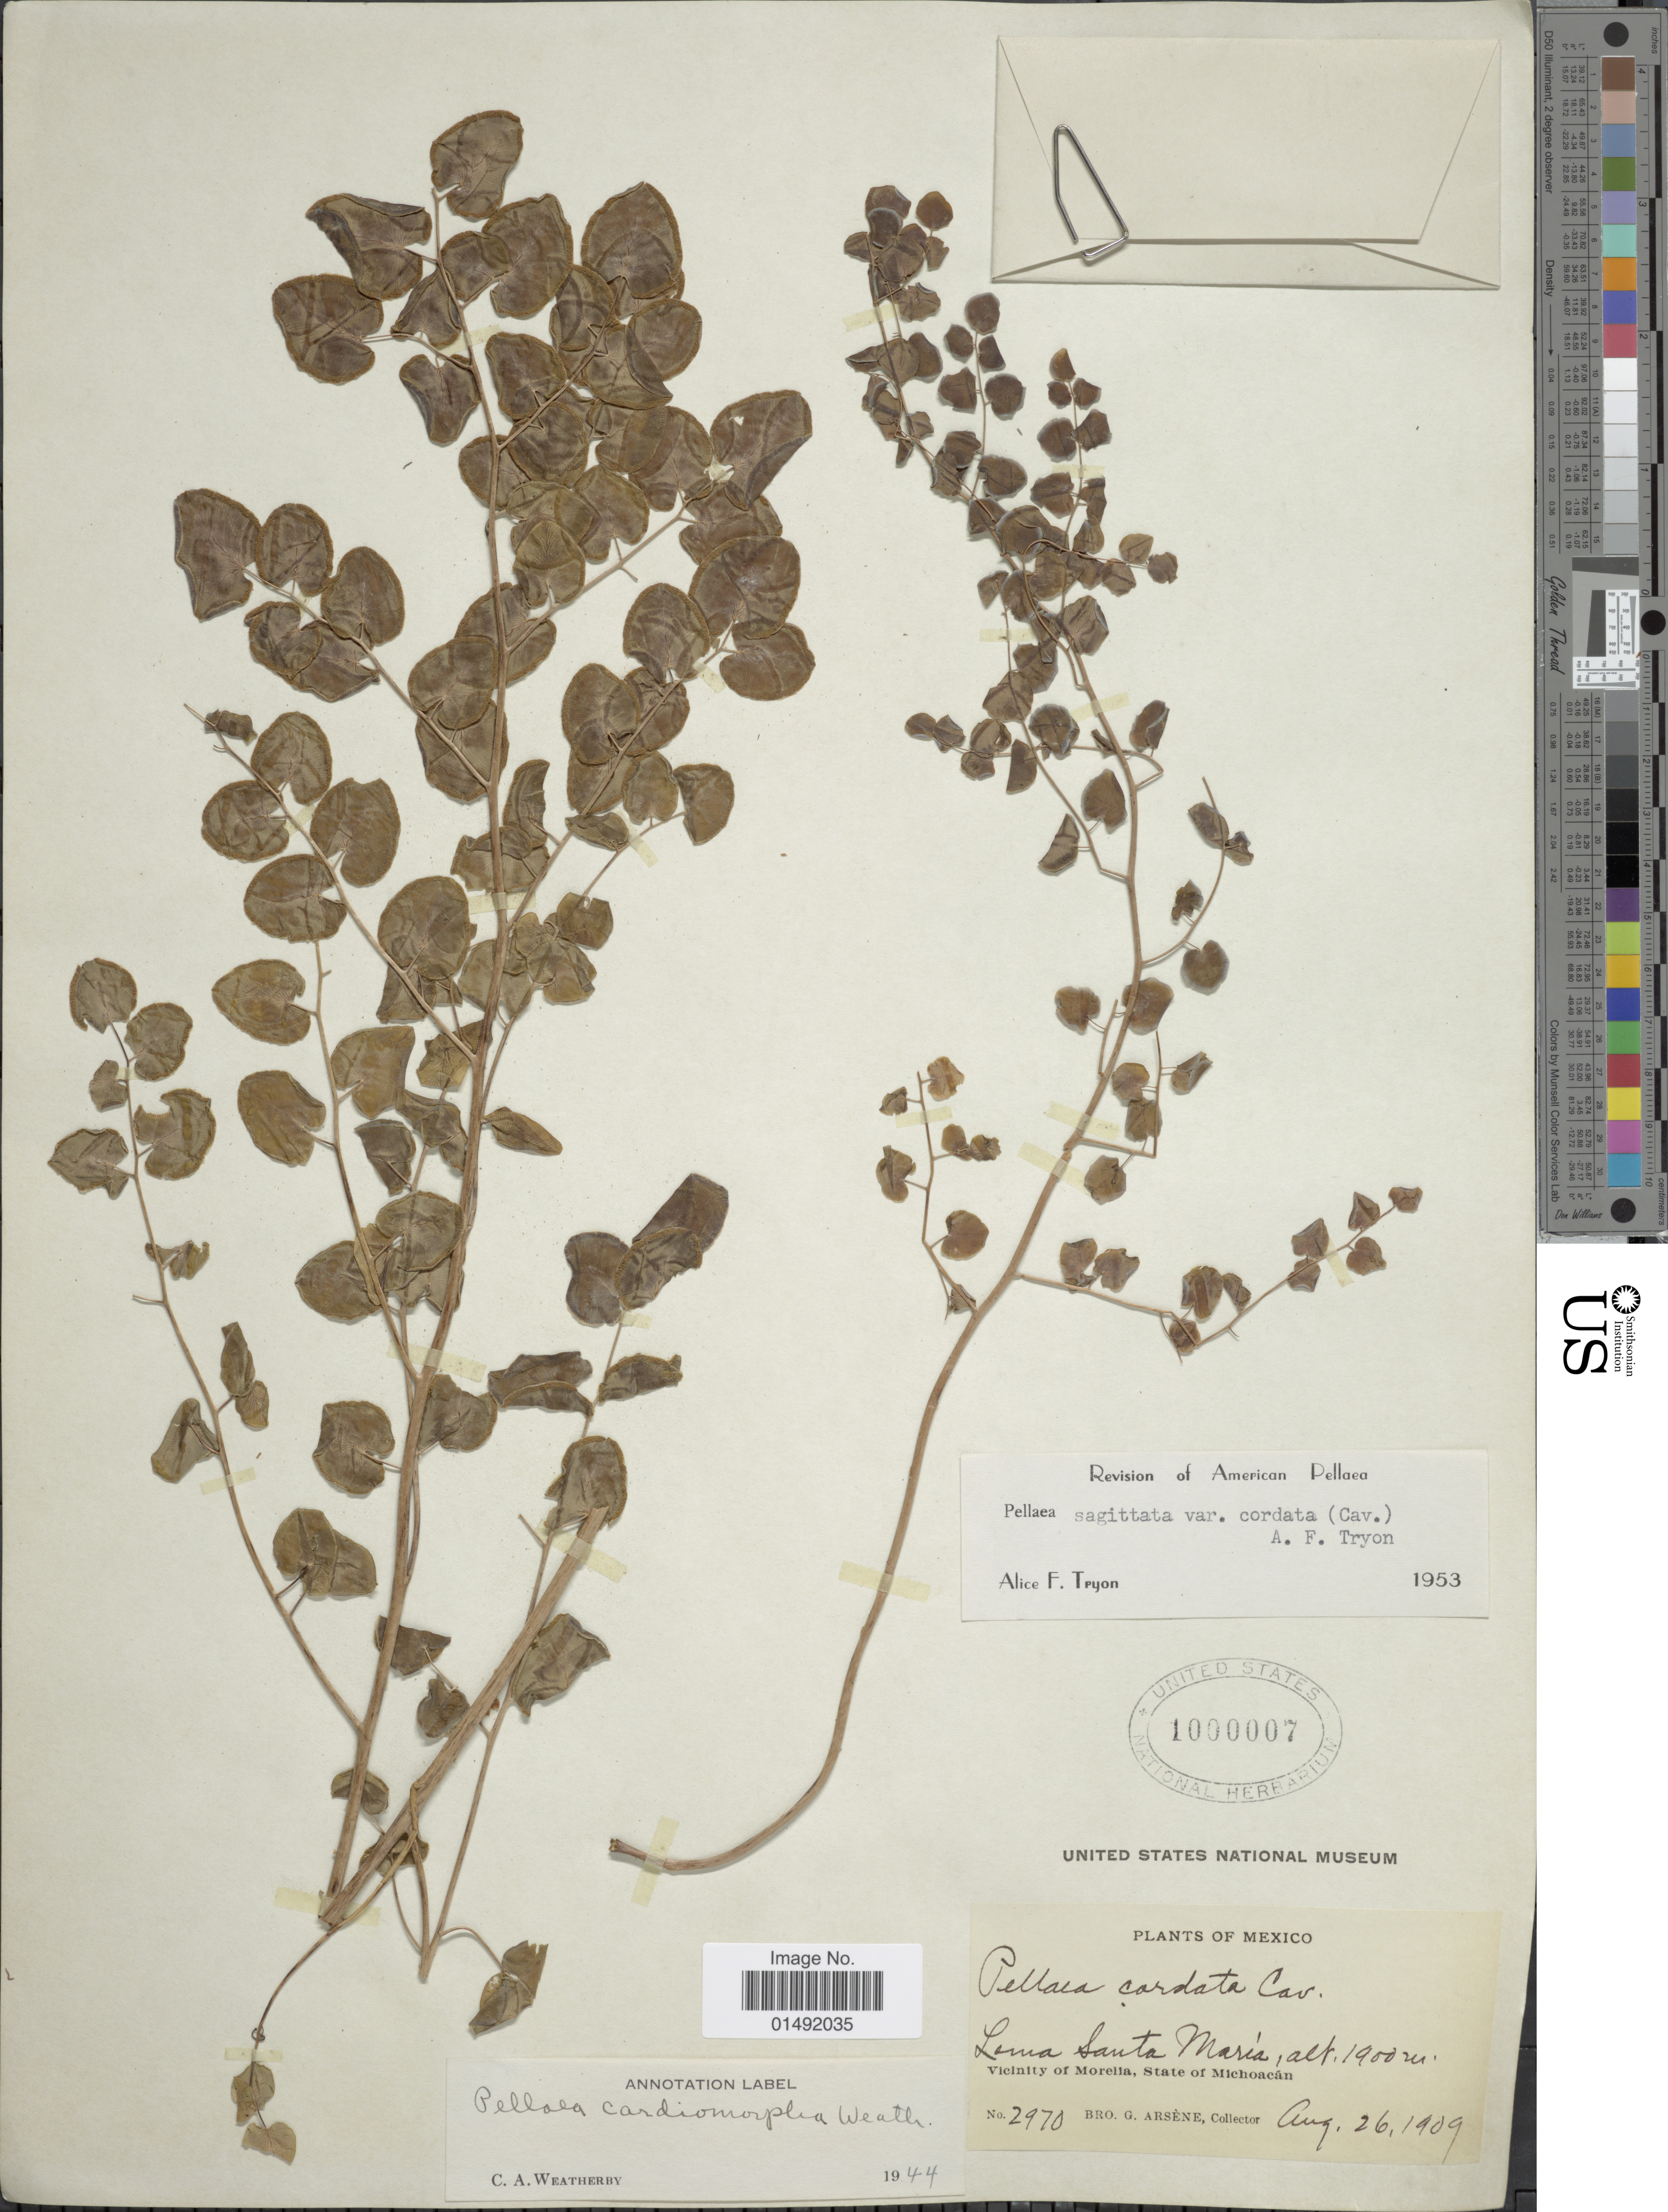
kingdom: Plantae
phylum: Tracheophyta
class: Polypodiopsida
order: Polypodiales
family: Pteridaceae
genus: Pellaea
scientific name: Pellaea sagittata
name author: (Cav.) Link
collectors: Bro. G. Arsène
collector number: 2970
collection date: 1909-08-26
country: Mexico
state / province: Michoacán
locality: Loma Santa María, Vicinity of Morelia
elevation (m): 1900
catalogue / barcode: US 1000007